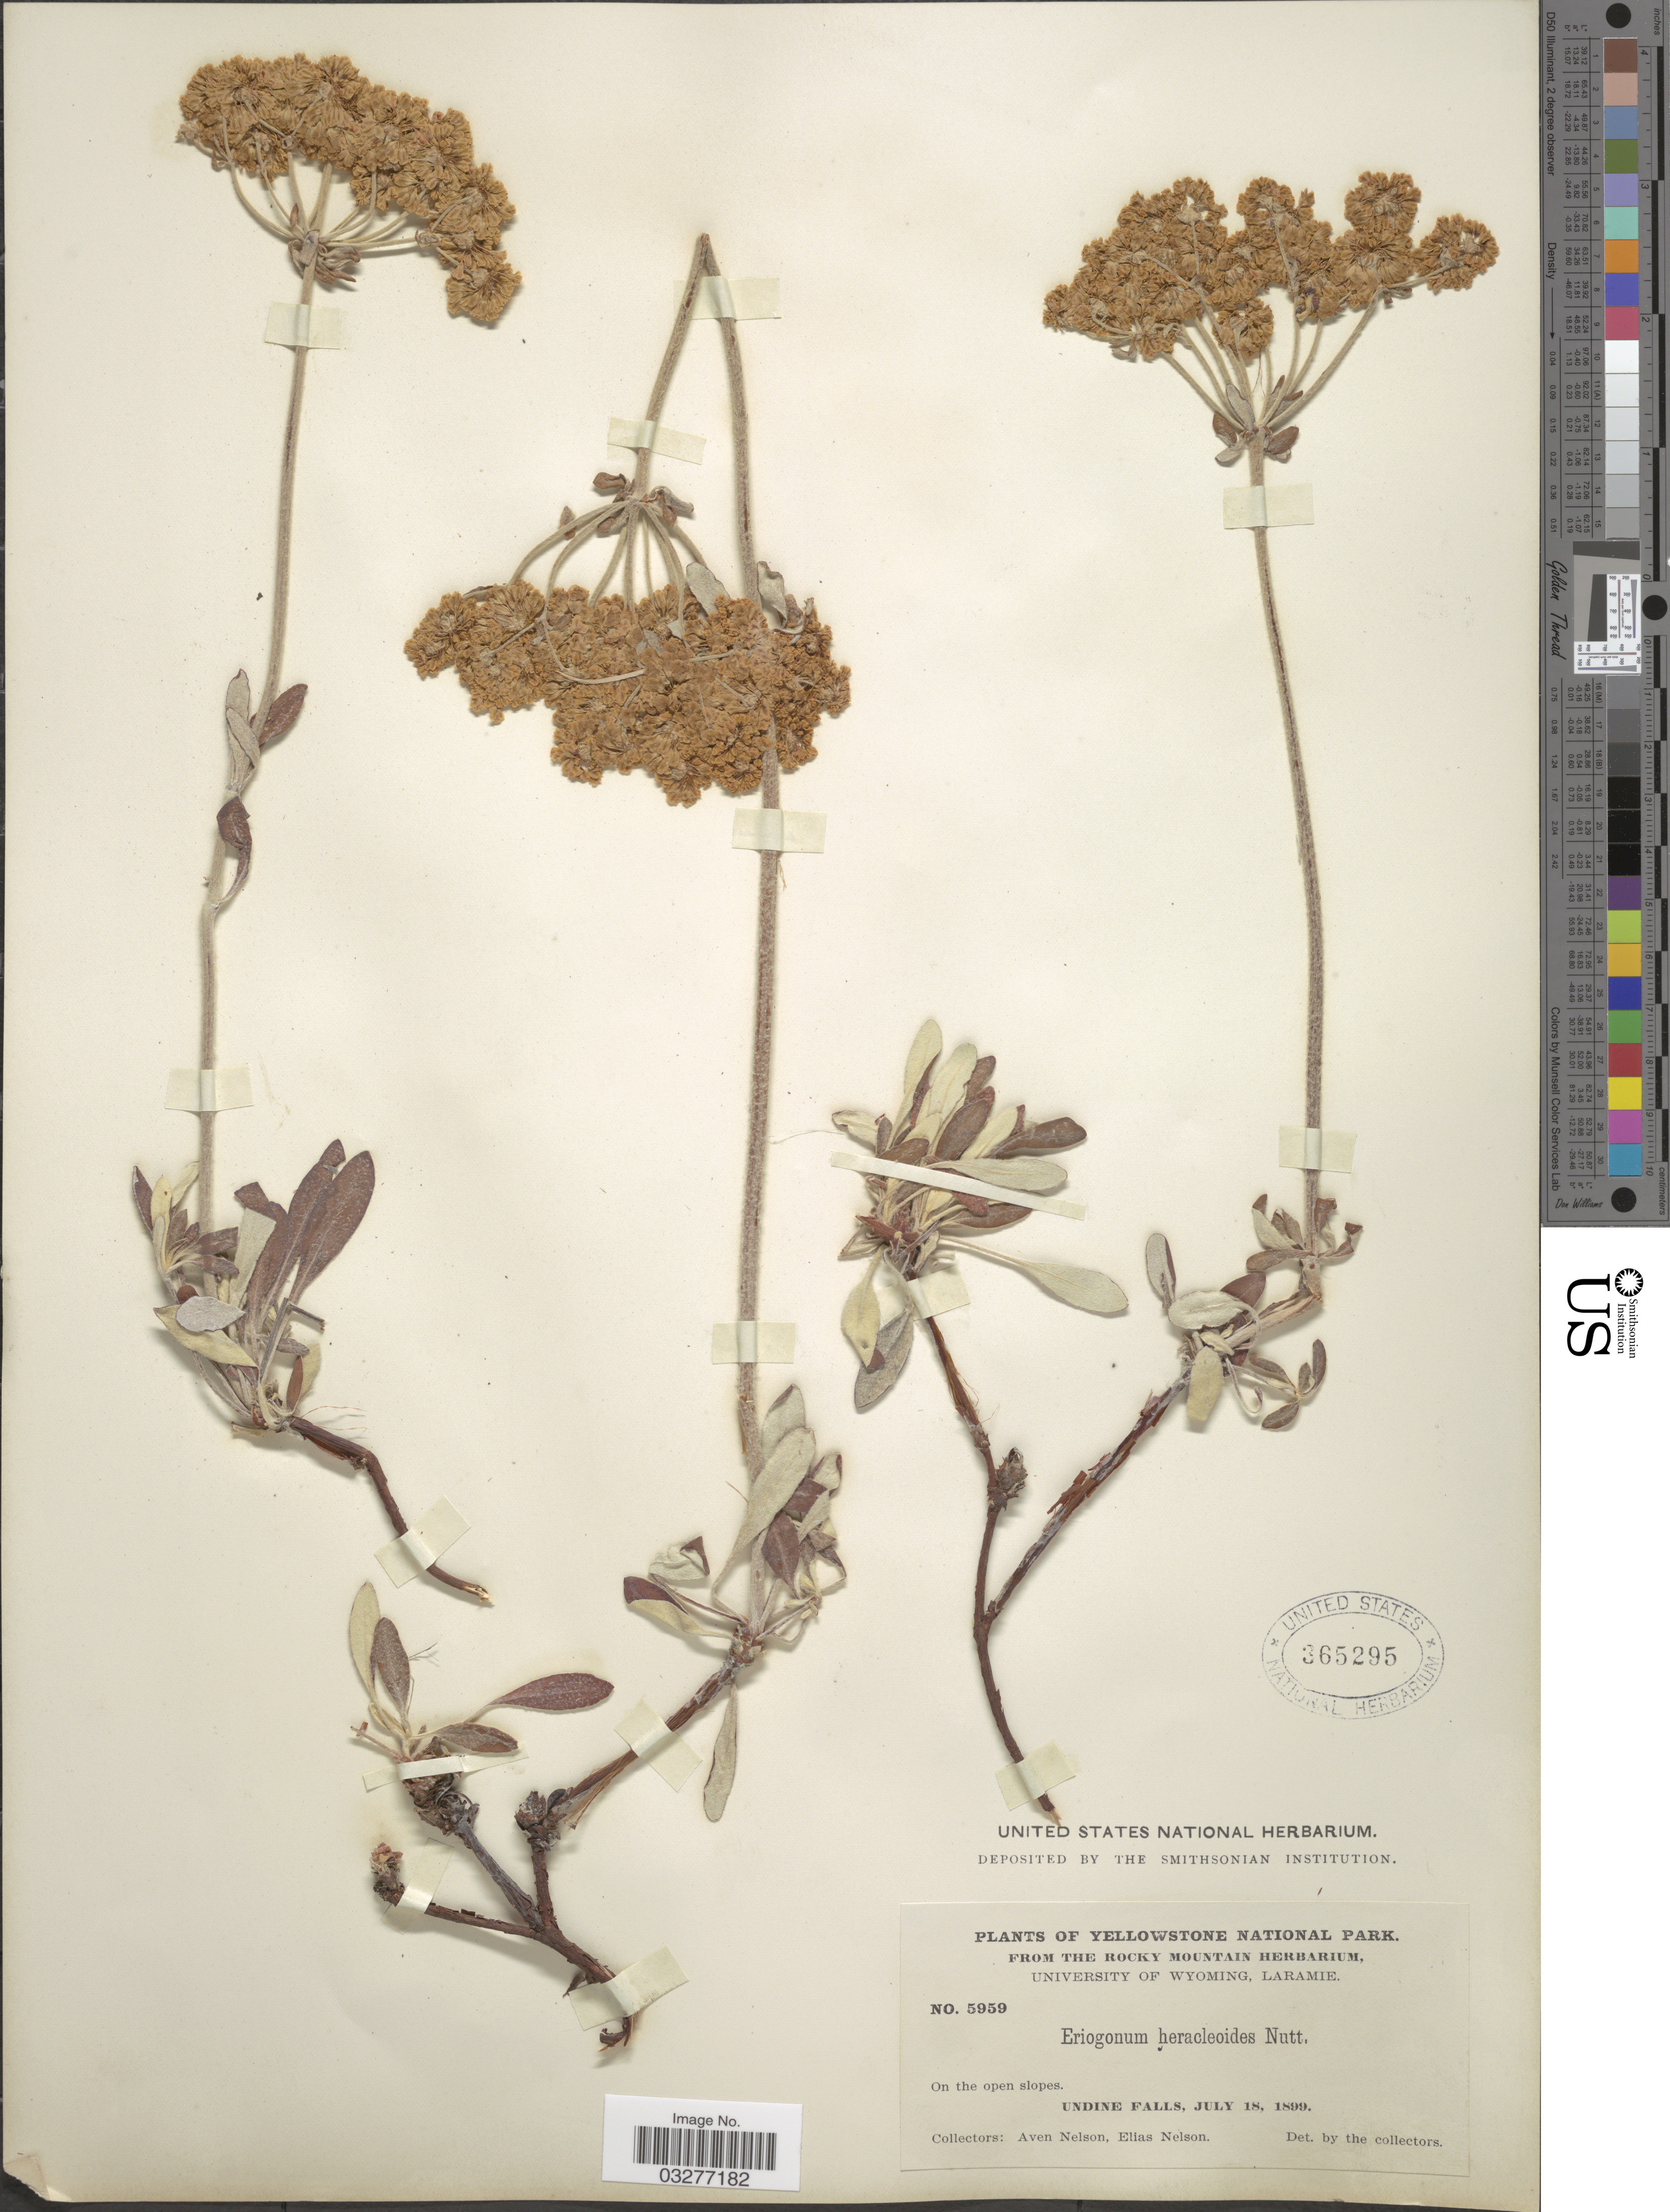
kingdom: Plantae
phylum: Tracheophyta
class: Magnoliopsida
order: Caryophyllales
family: Polygonaceae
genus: Eriogonum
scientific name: Eriogonum heracleoides var. heracleoides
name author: Nutt.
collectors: A. Nelson & E. Nelson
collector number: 5959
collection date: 1899-07-18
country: United States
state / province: Wyoming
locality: The Yellowstone National Park. Undine Falls.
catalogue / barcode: US 365295